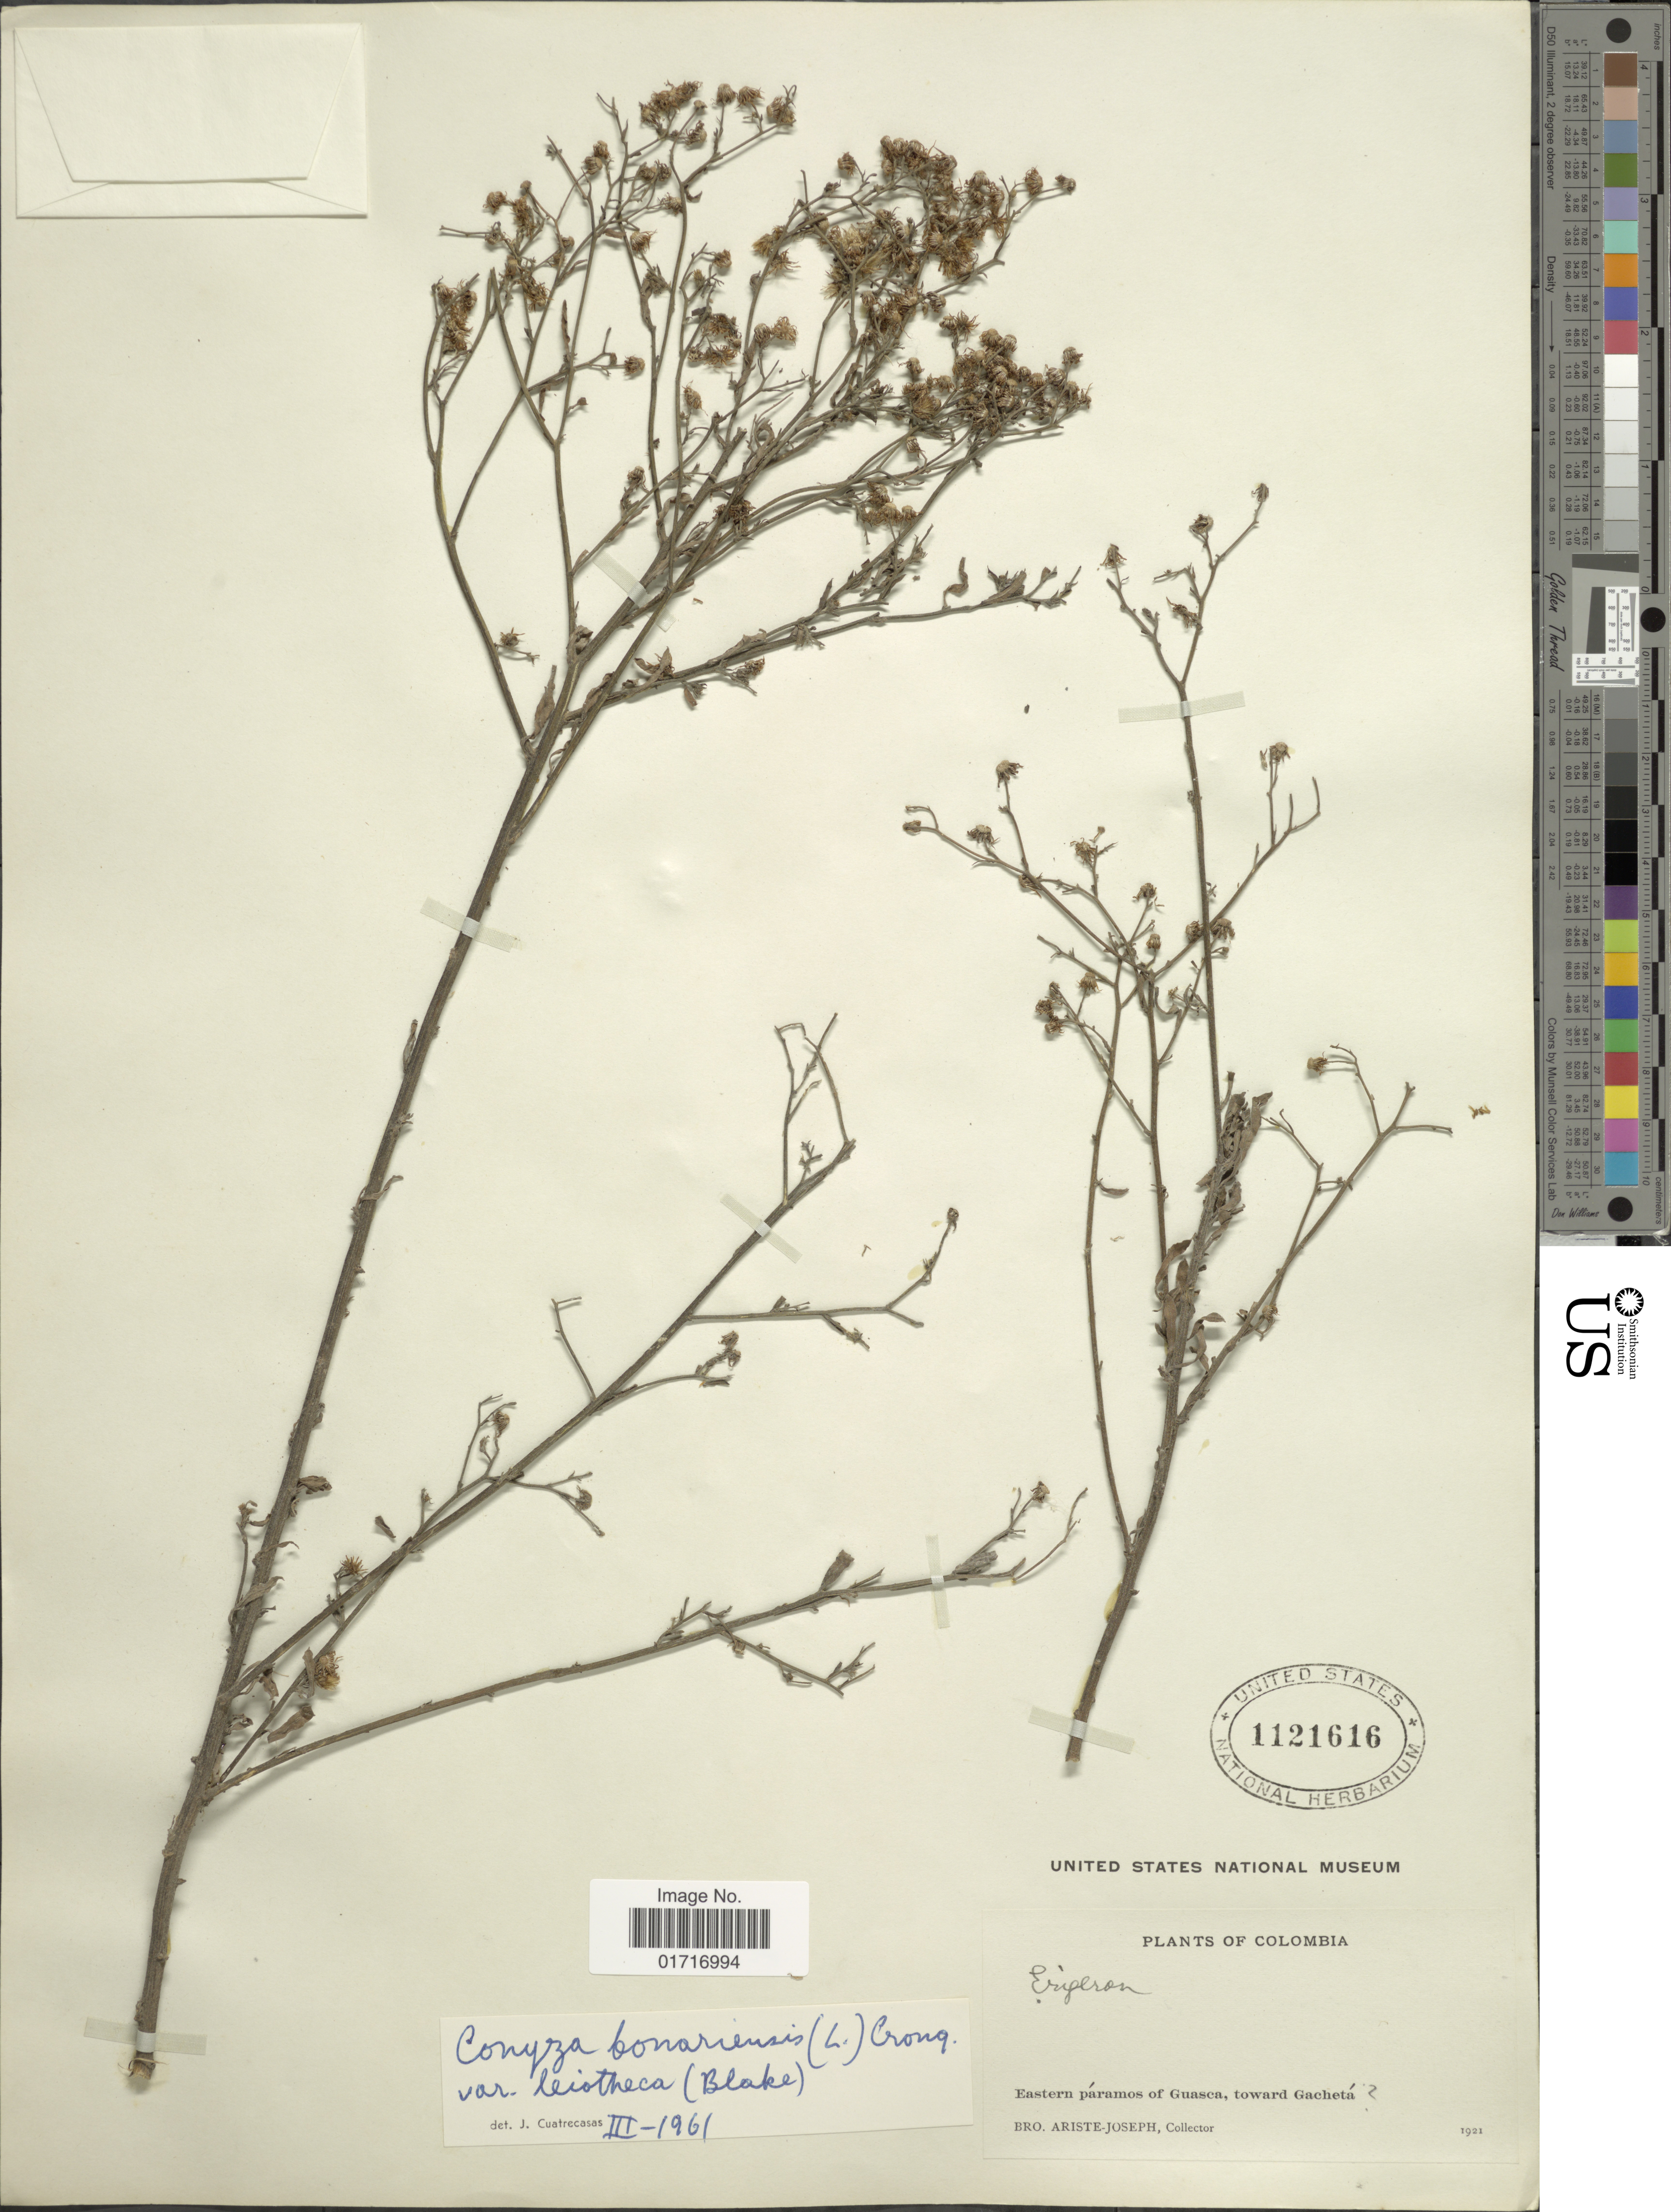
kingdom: Plantae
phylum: Tracheophyta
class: Magnoliopsida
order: Asterales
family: Asteraceae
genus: Conyza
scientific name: Conyza bonariensis var. leiotheca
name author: (S.F. Blake) Cuatrec.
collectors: Bro. Ariste-Joseph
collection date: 1921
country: Colombia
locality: Eastern paramos of Guasca, toward Gacheta.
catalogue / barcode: US 1121616